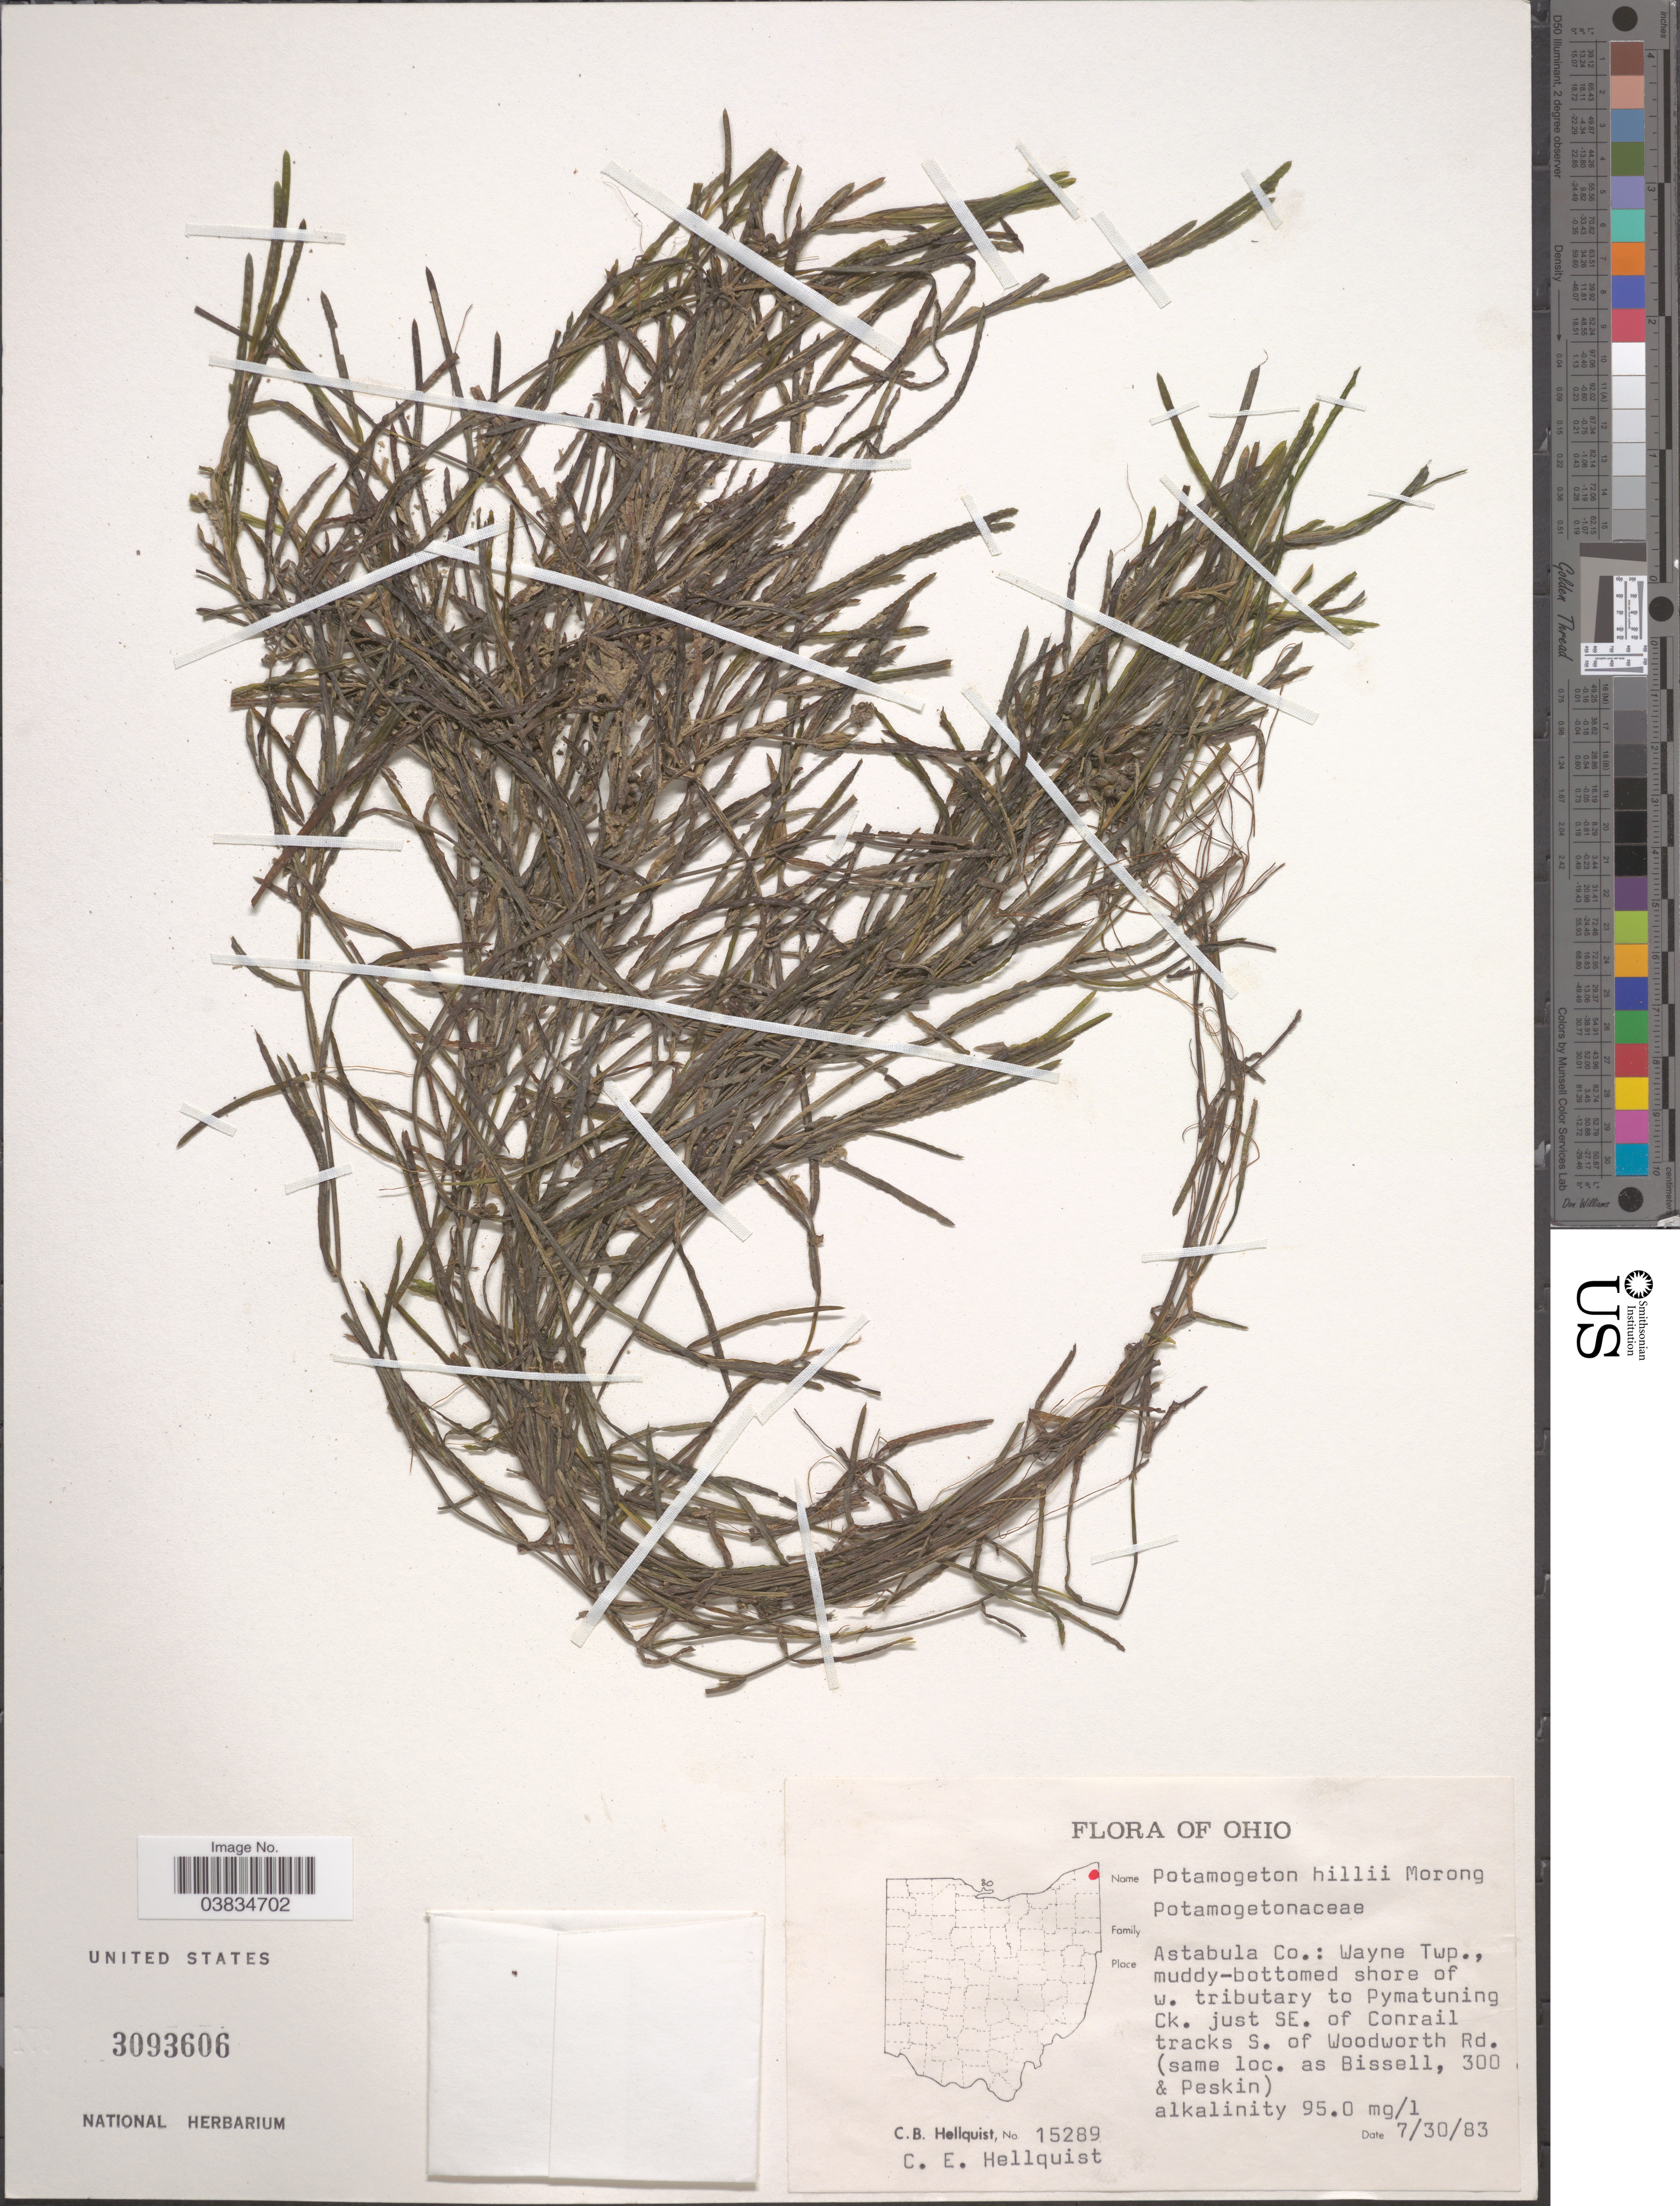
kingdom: Plantae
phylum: Tracheophyta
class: Liliopsida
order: Alismatales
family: Potamogetonaceae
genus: Potamogeton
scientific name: Potamogeton hillii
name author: Morong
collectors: C. Hellquist & C. Hellquist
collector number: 15289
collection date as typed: Transcribed d/m/y: 30/7/83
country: United States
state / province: Ohio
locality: Astabula Co.: Wayne Twp., muddy-bottomed shore of w. tributary to Pymatuning Ck. just SE. of Woodworth Rd. Alkalinity 95.0 mg/1 [unsure placement].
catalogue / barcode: US 3093606